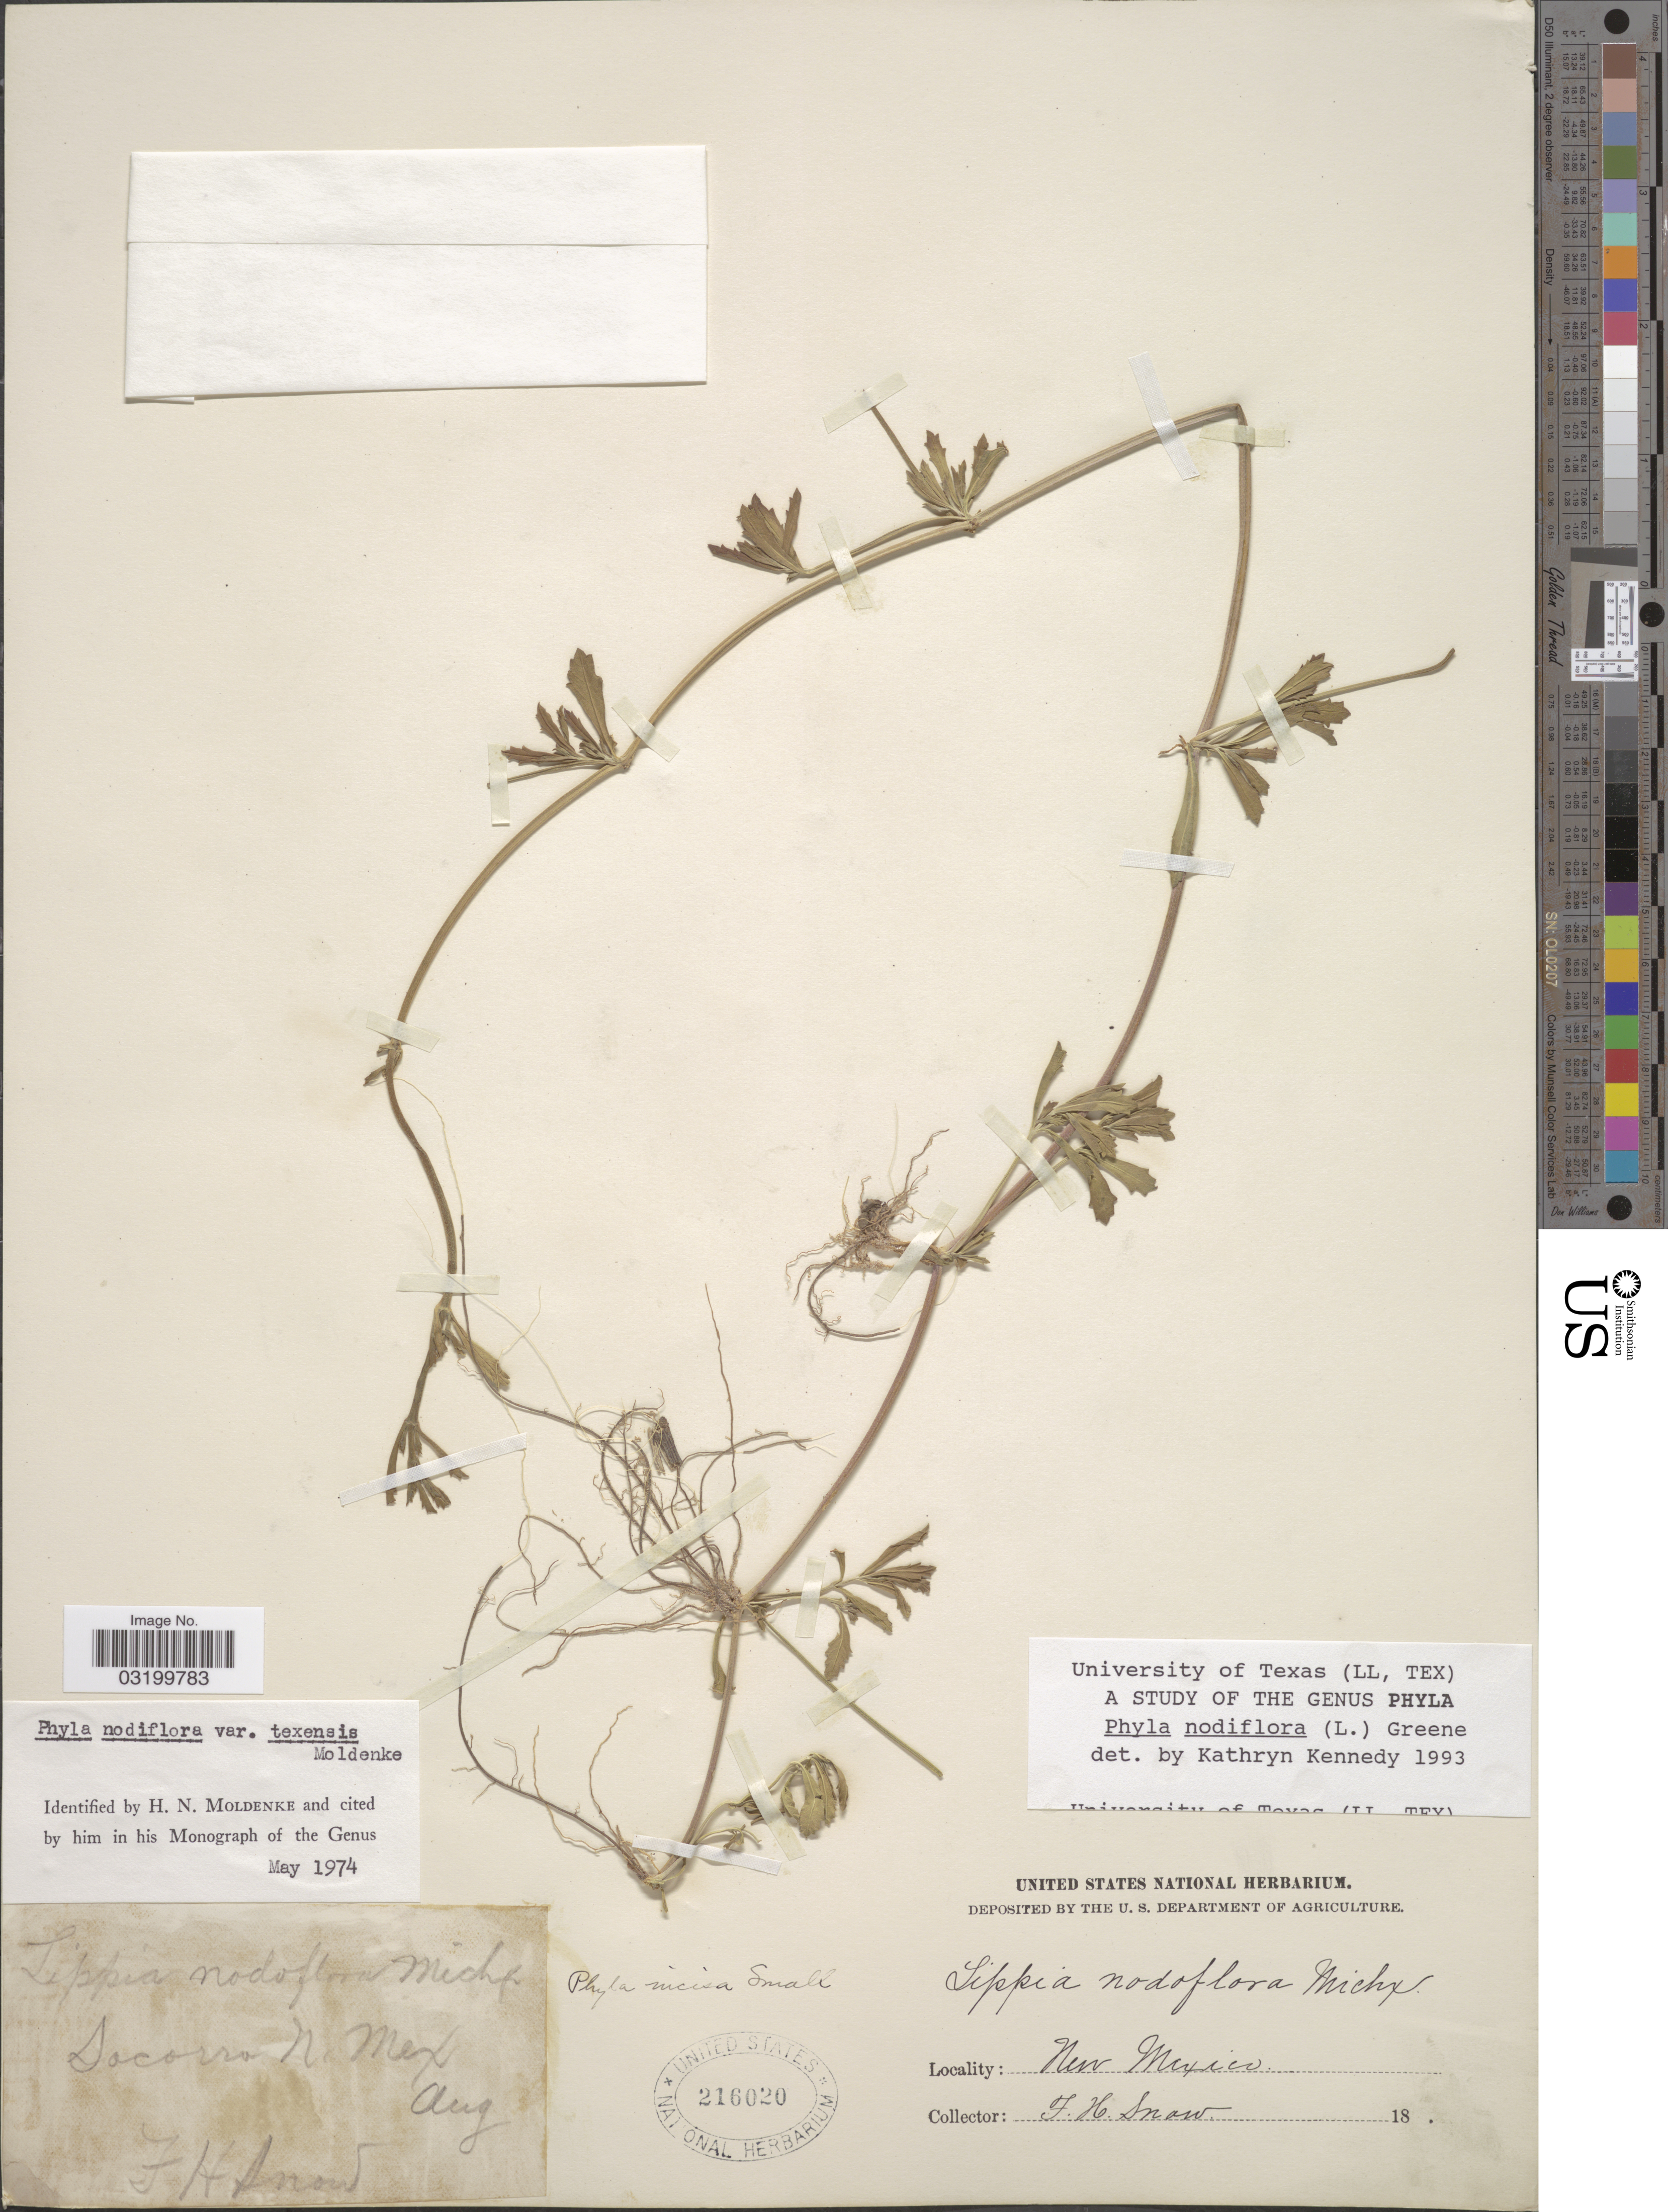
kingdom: Plantae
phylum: Tracheophyta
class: Magnoliopsida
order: Lamiales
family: Verbenaceae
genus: Phyla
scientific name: Phyla nodiflora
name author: (L.) Greene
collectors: J. H. Snow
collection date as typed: Aug 18.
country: United States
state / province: New Mexico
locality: Socorro.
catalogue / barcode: US 216020